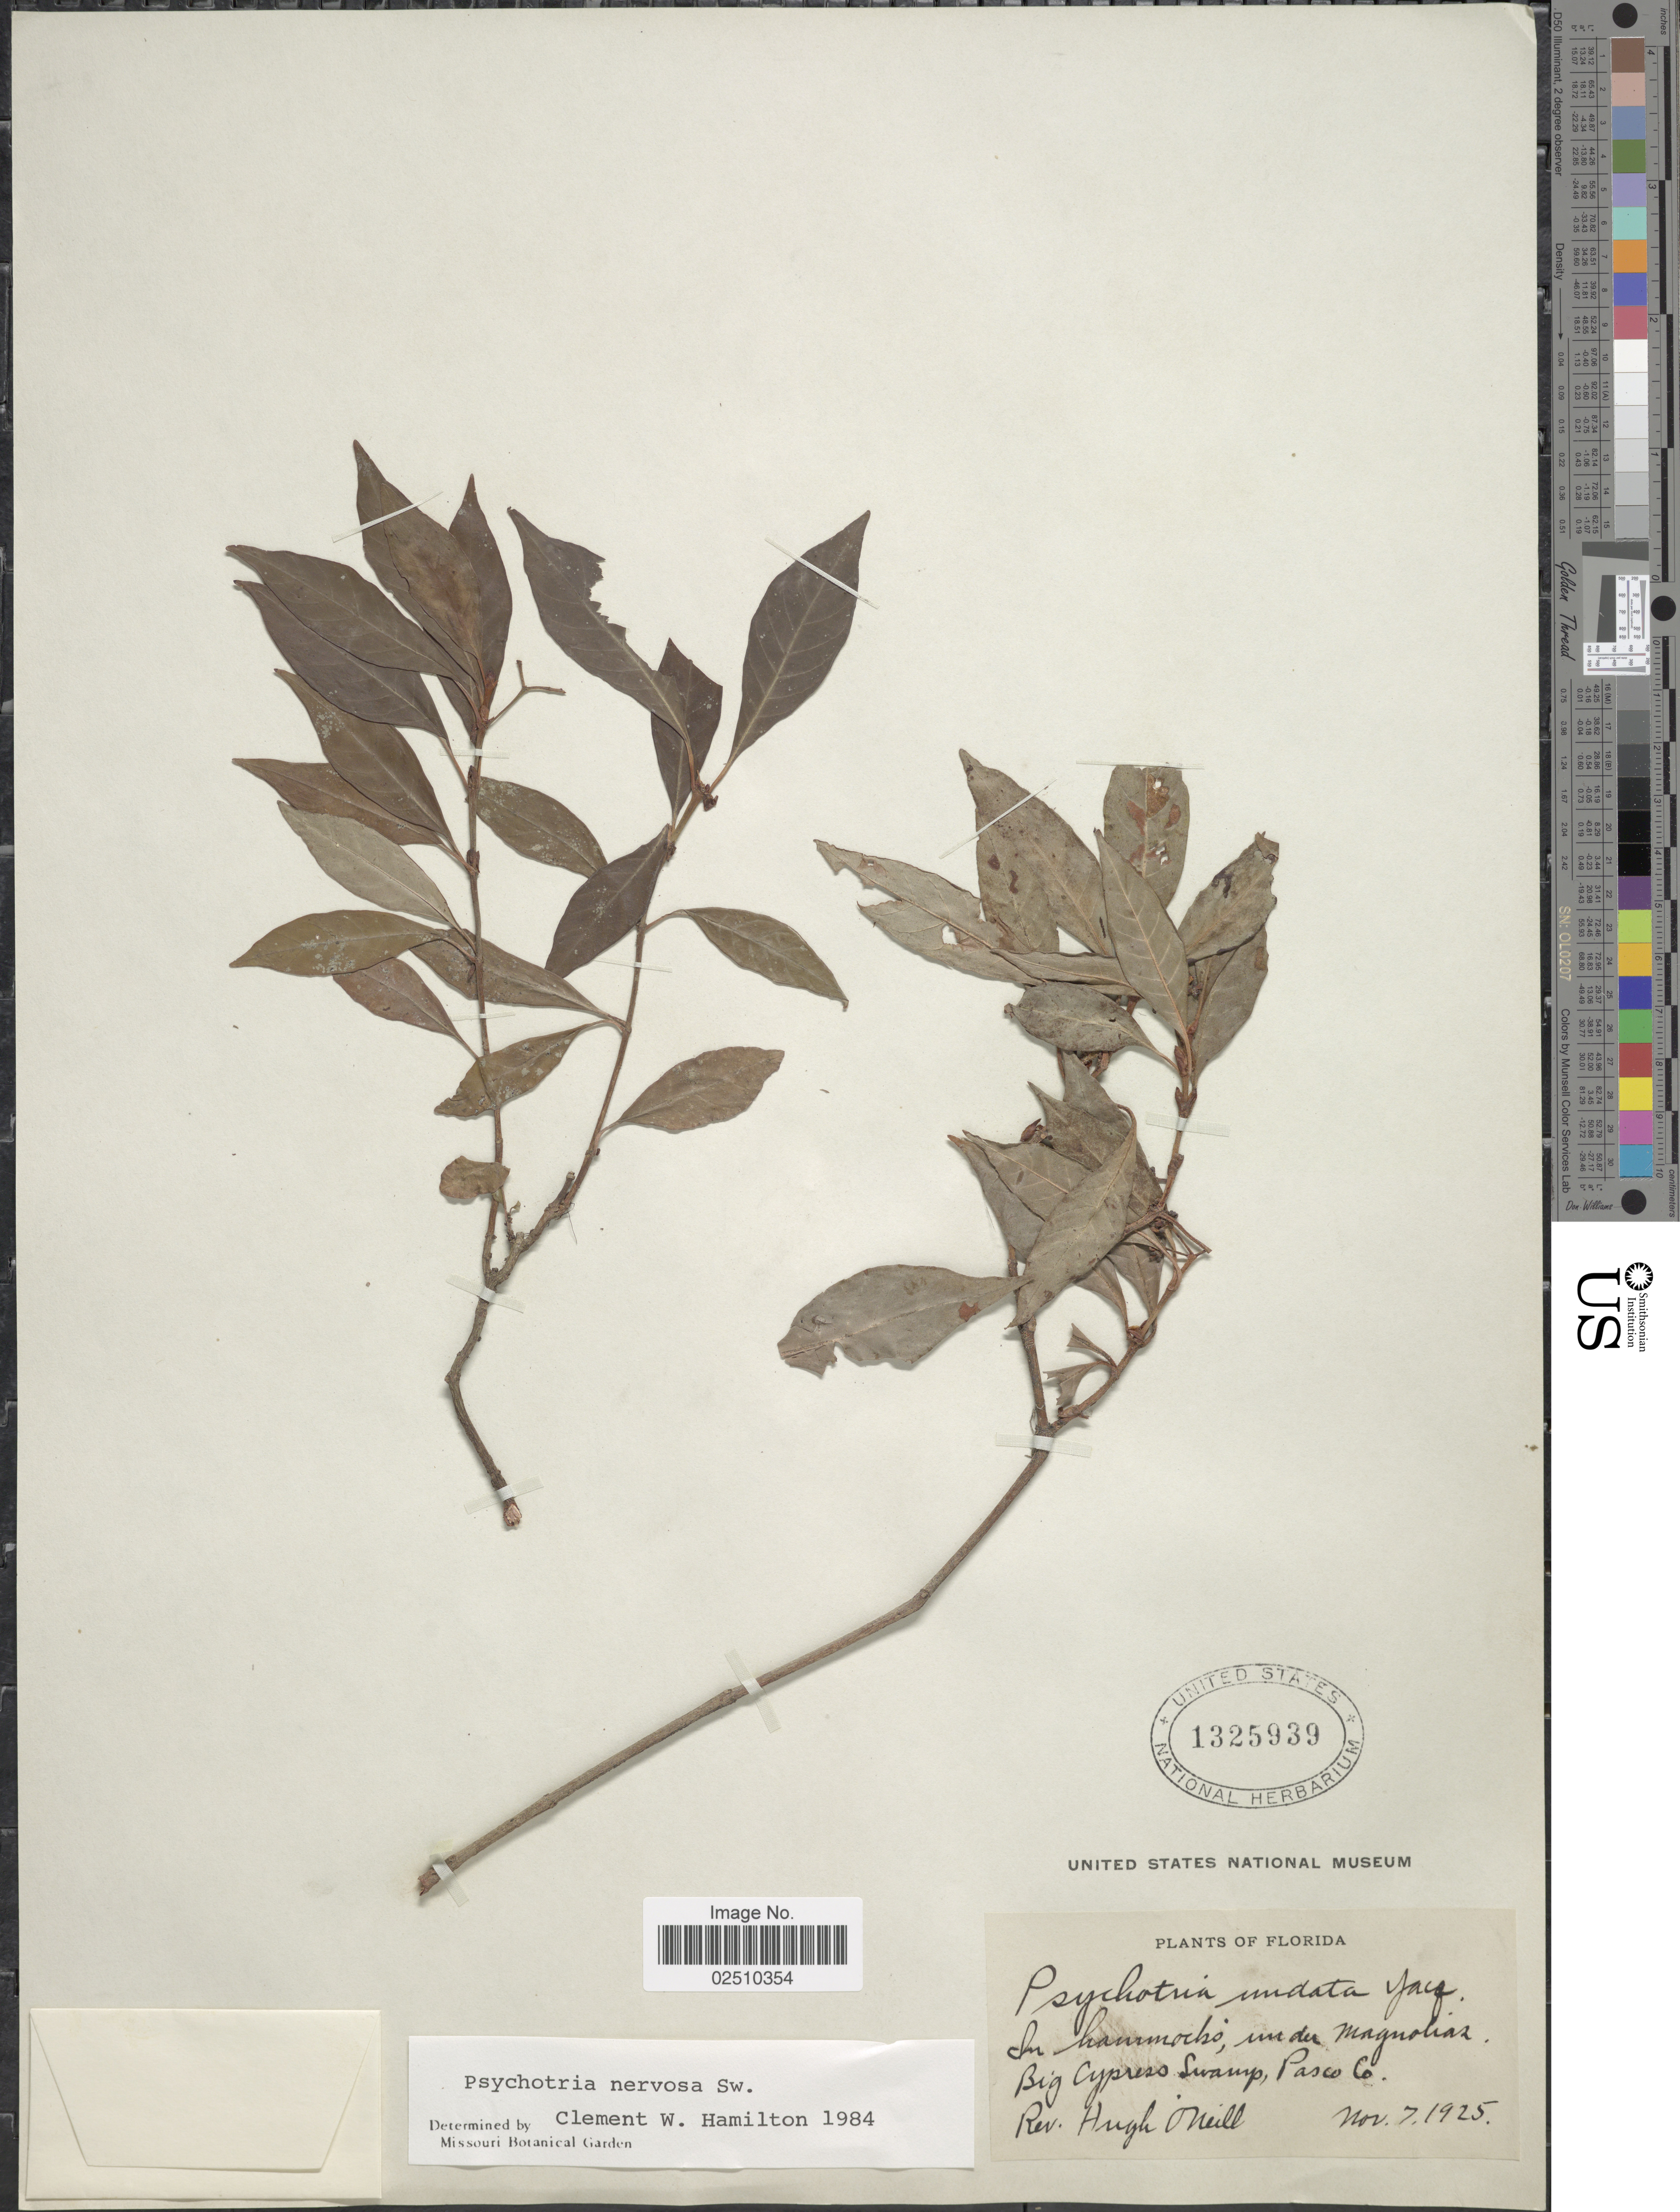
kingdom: Plantae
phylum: Tracheophyta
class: Magnoliopsida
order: Gentianales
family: Rubiaceae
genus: Psychotria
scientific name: Psychotria nervosa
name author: Sw.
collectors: H. O'Neill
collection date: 1925-11-07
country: United States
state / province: Florida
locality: Big Cypress Swamp, Pasco Co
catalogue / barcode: US 1325939